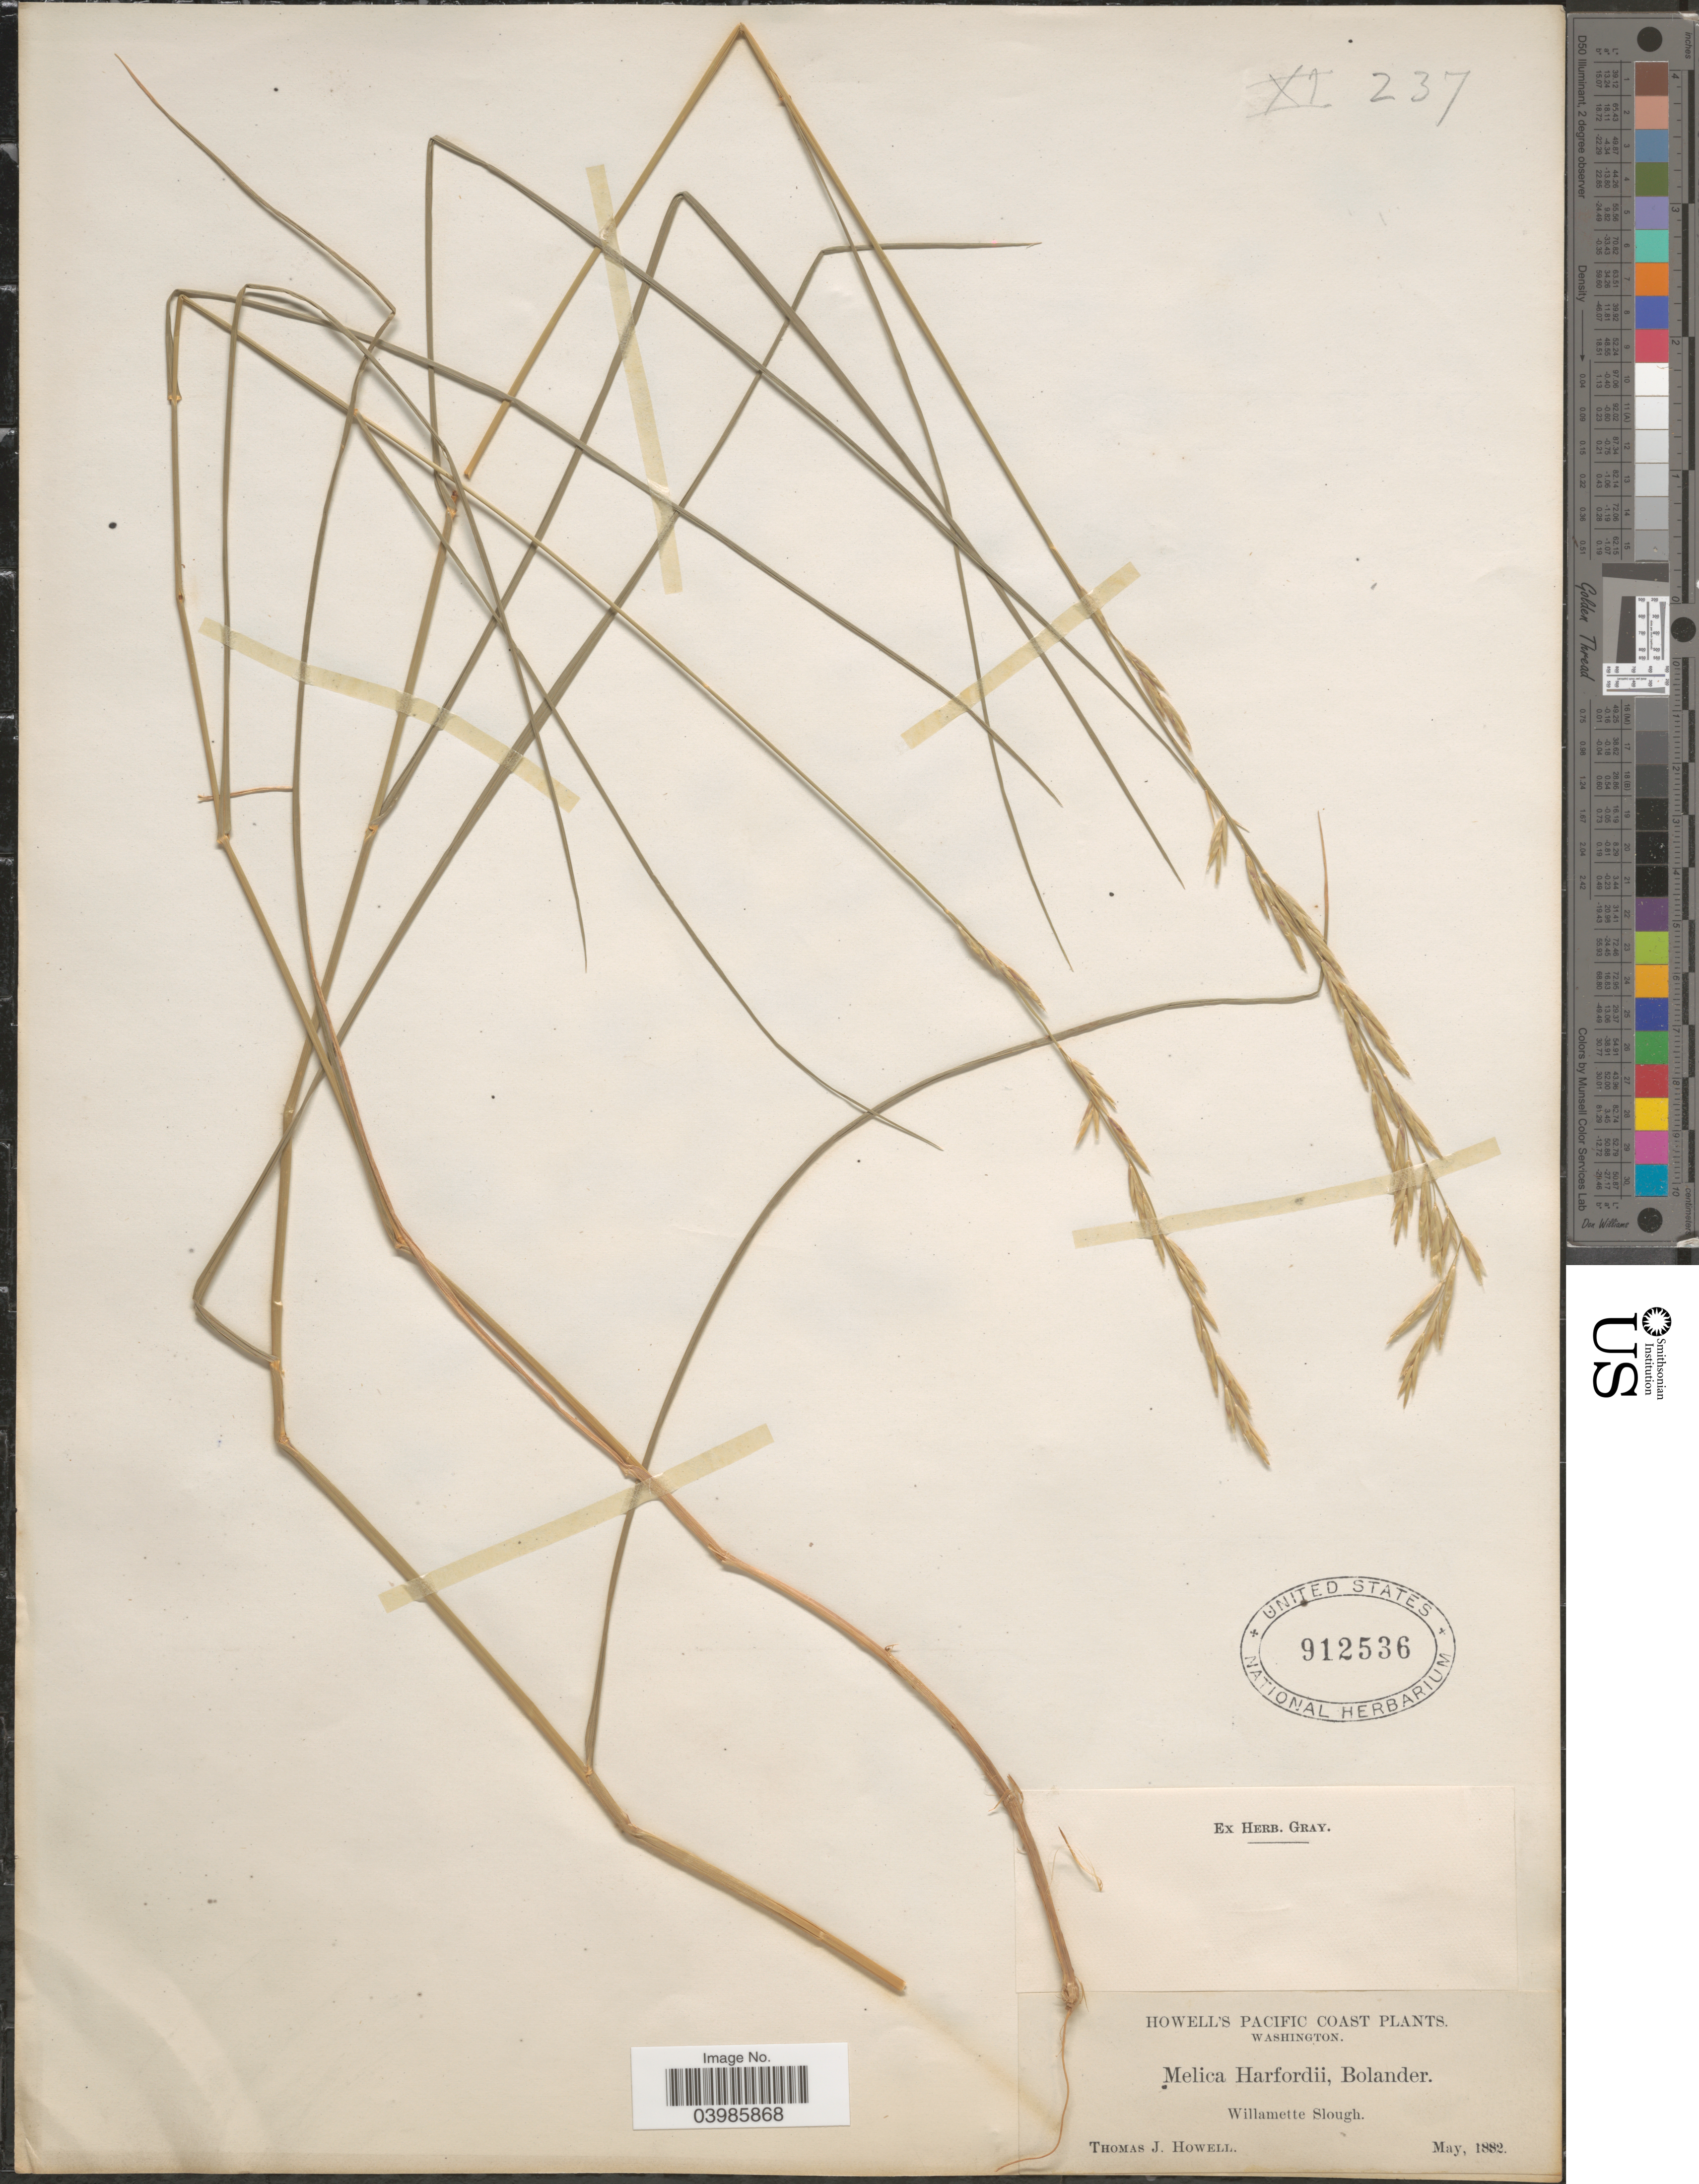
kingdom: Plantae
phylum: Tracheophyta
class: Liliopsida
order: Poales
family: Poaceae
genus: Melica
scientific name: Melica harfordii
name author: Bol.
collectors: T. J. Howell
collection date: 1882-05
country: United States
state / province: Washington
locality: Pacific Coast. Willamette Slough.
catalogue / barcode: US 912536